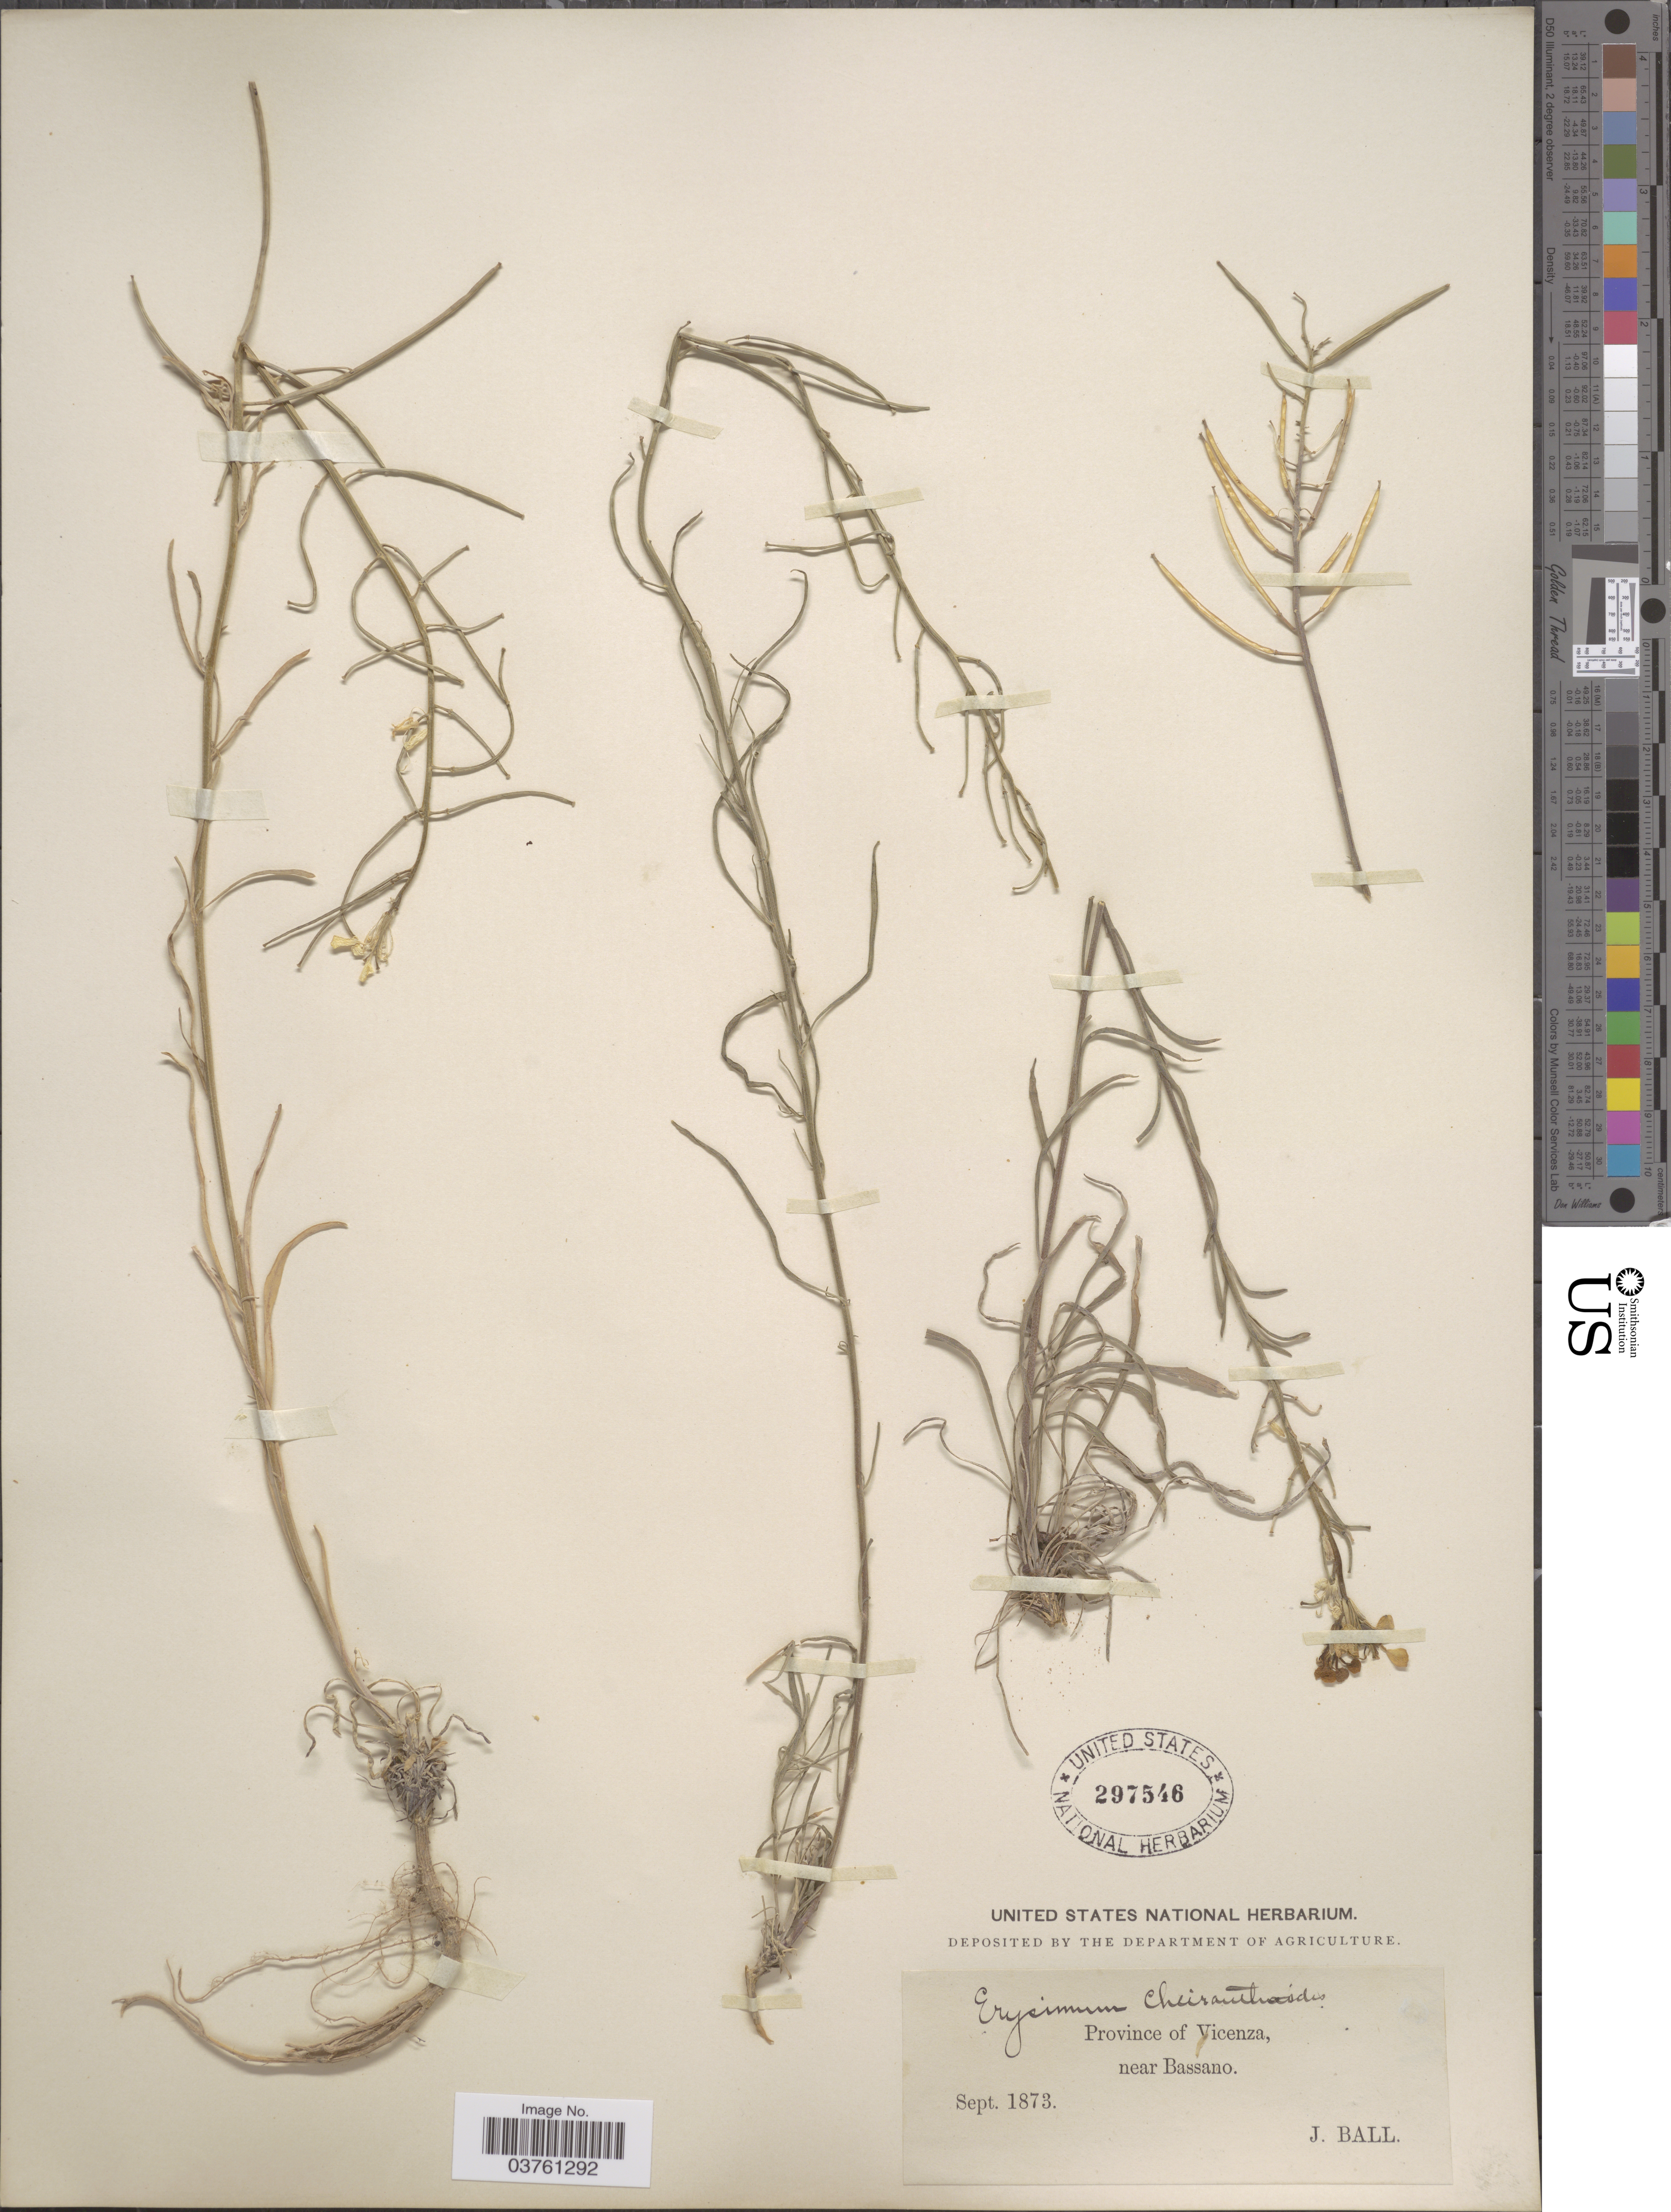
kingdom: Plantae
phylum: Tracheophyta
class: Magnoliopsida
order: Brassicales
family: Brassicaceae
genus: Erysimum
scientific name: Erysimum cheiranthoides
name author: L.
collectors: J. Ball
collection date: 1873-09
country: Italy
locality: Province of Vicenza, near Bassano.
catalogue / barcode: US 297546